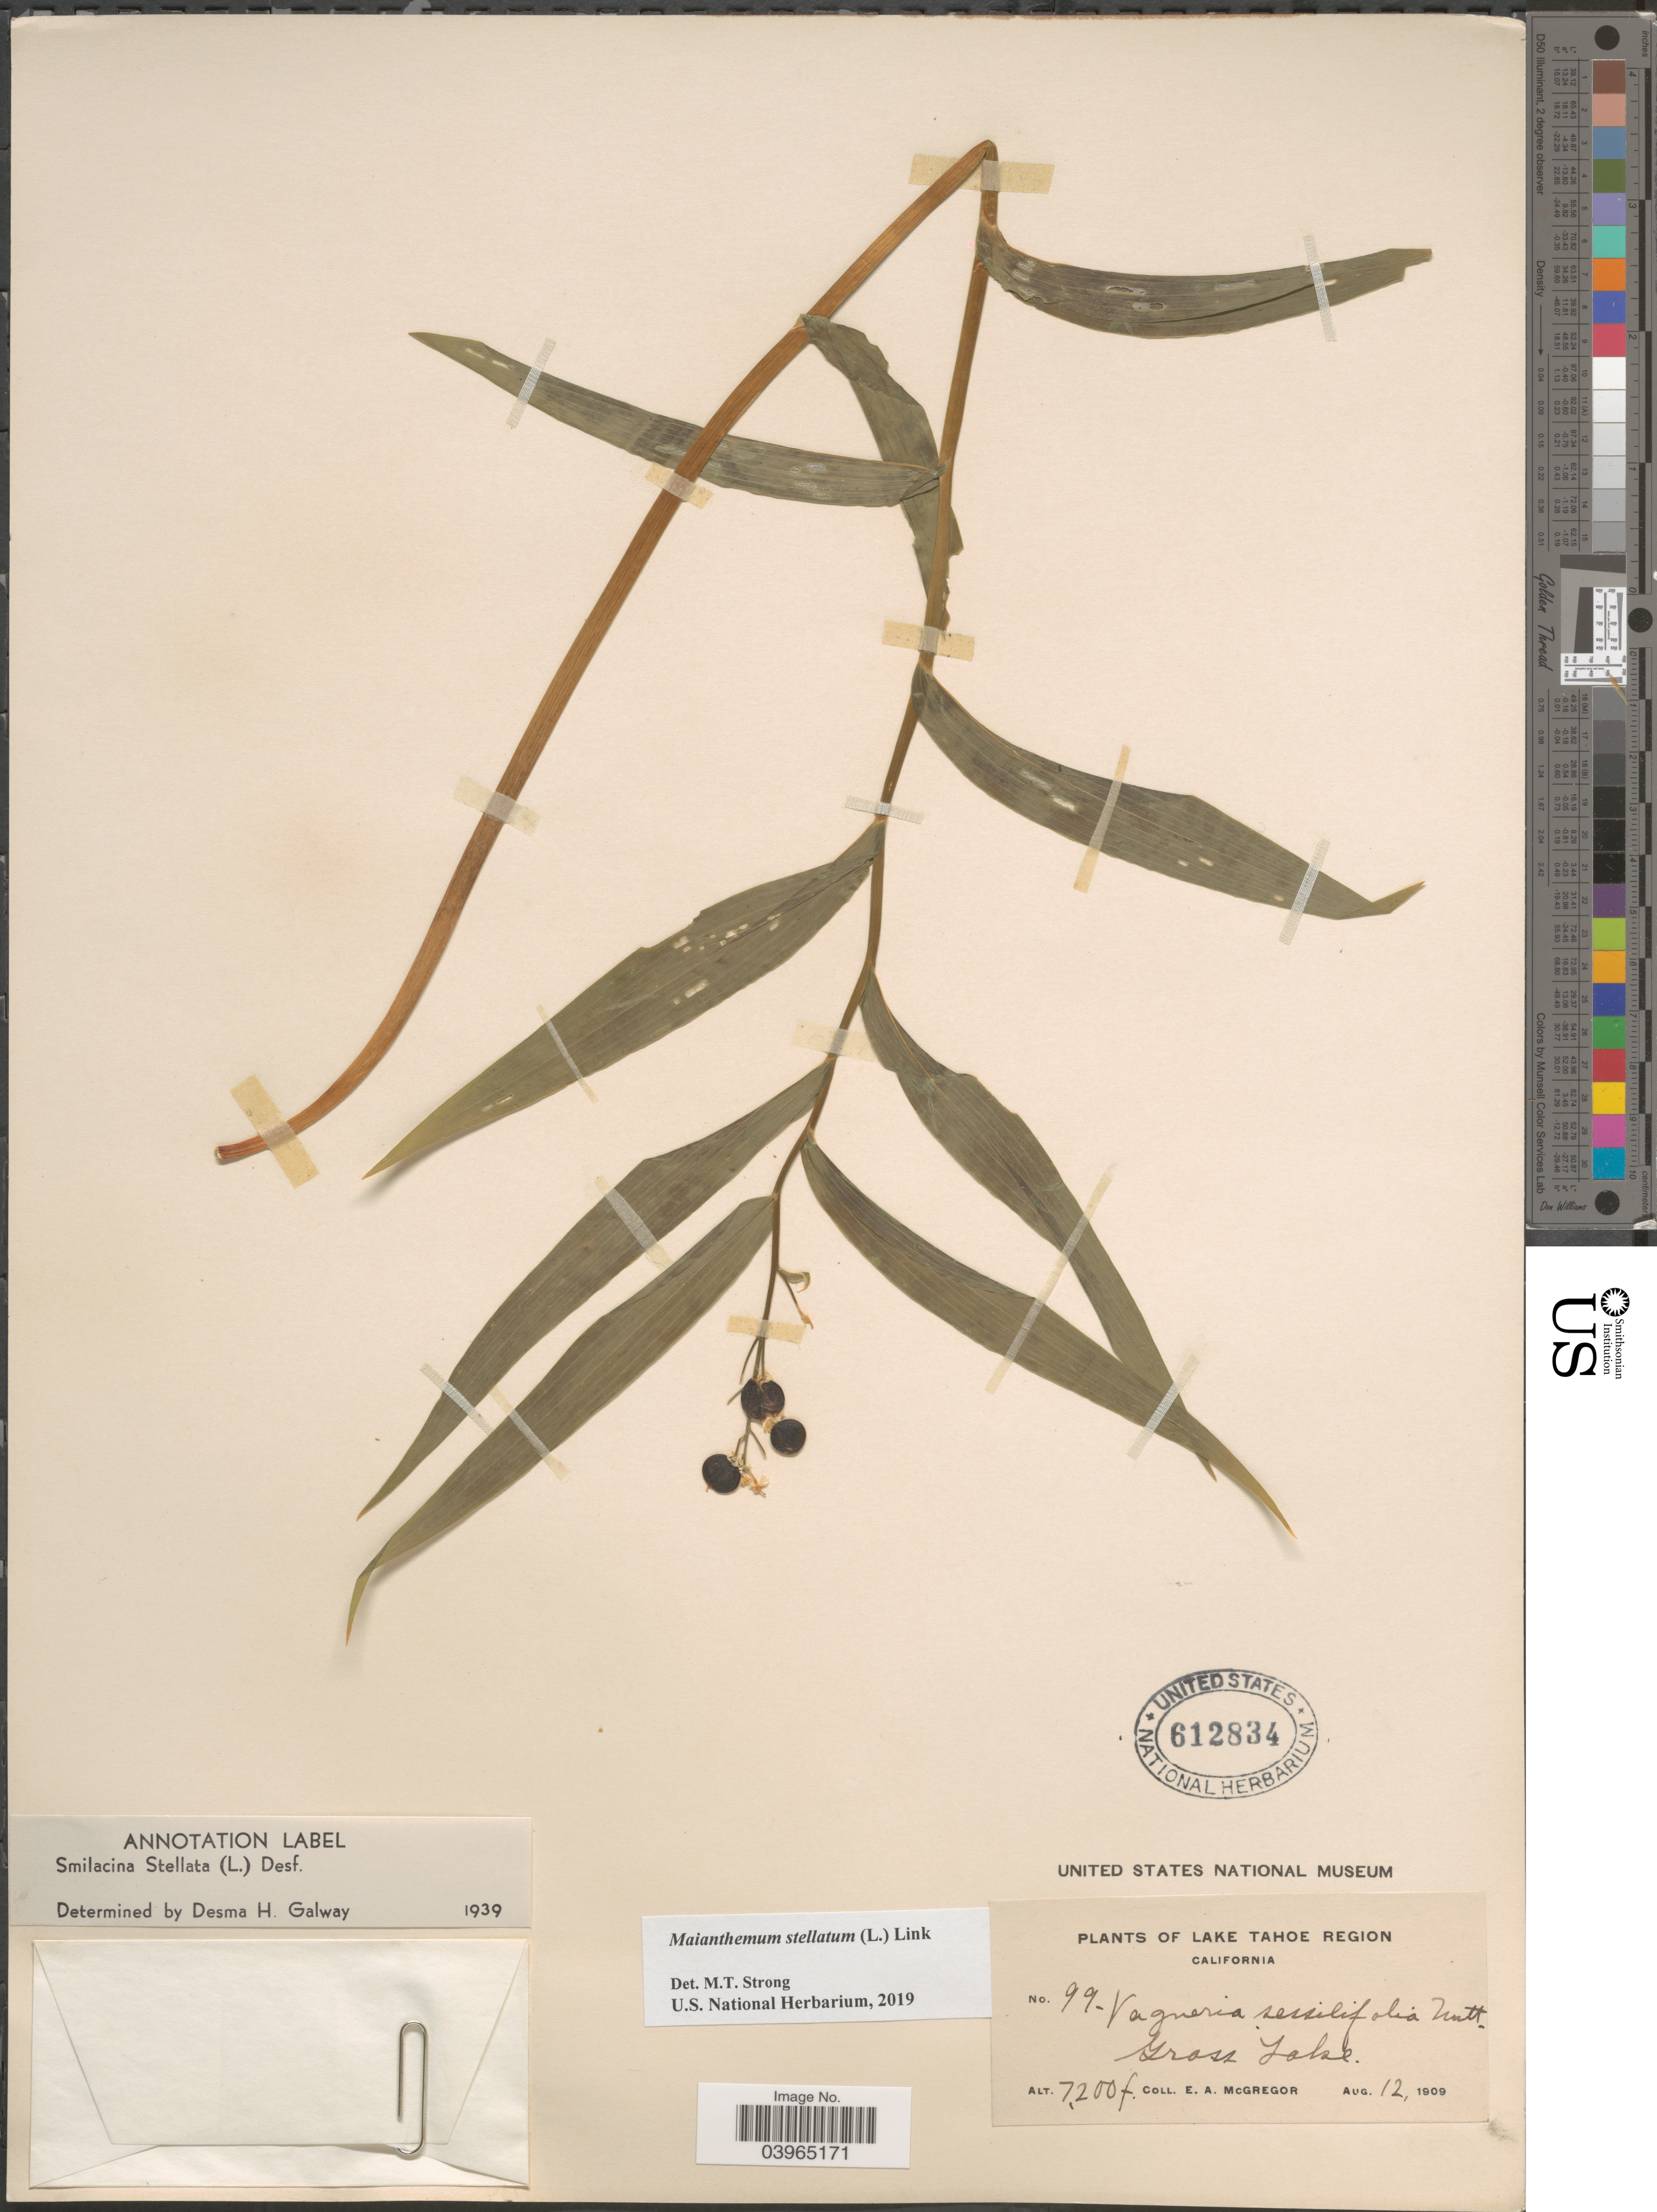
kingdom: Plantae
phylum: Tracheophyta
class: Liliopsida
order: Asparagales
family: Asparagaceae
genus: Maianthemum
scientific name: Maianthemum stellatum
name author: (L.) Link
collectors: E. A. McGregor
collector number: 99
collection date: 1909-08-12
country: United States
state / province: California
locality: Lake Tahoe Region. Grass Lake.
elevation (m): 2195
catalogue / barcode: US 612834